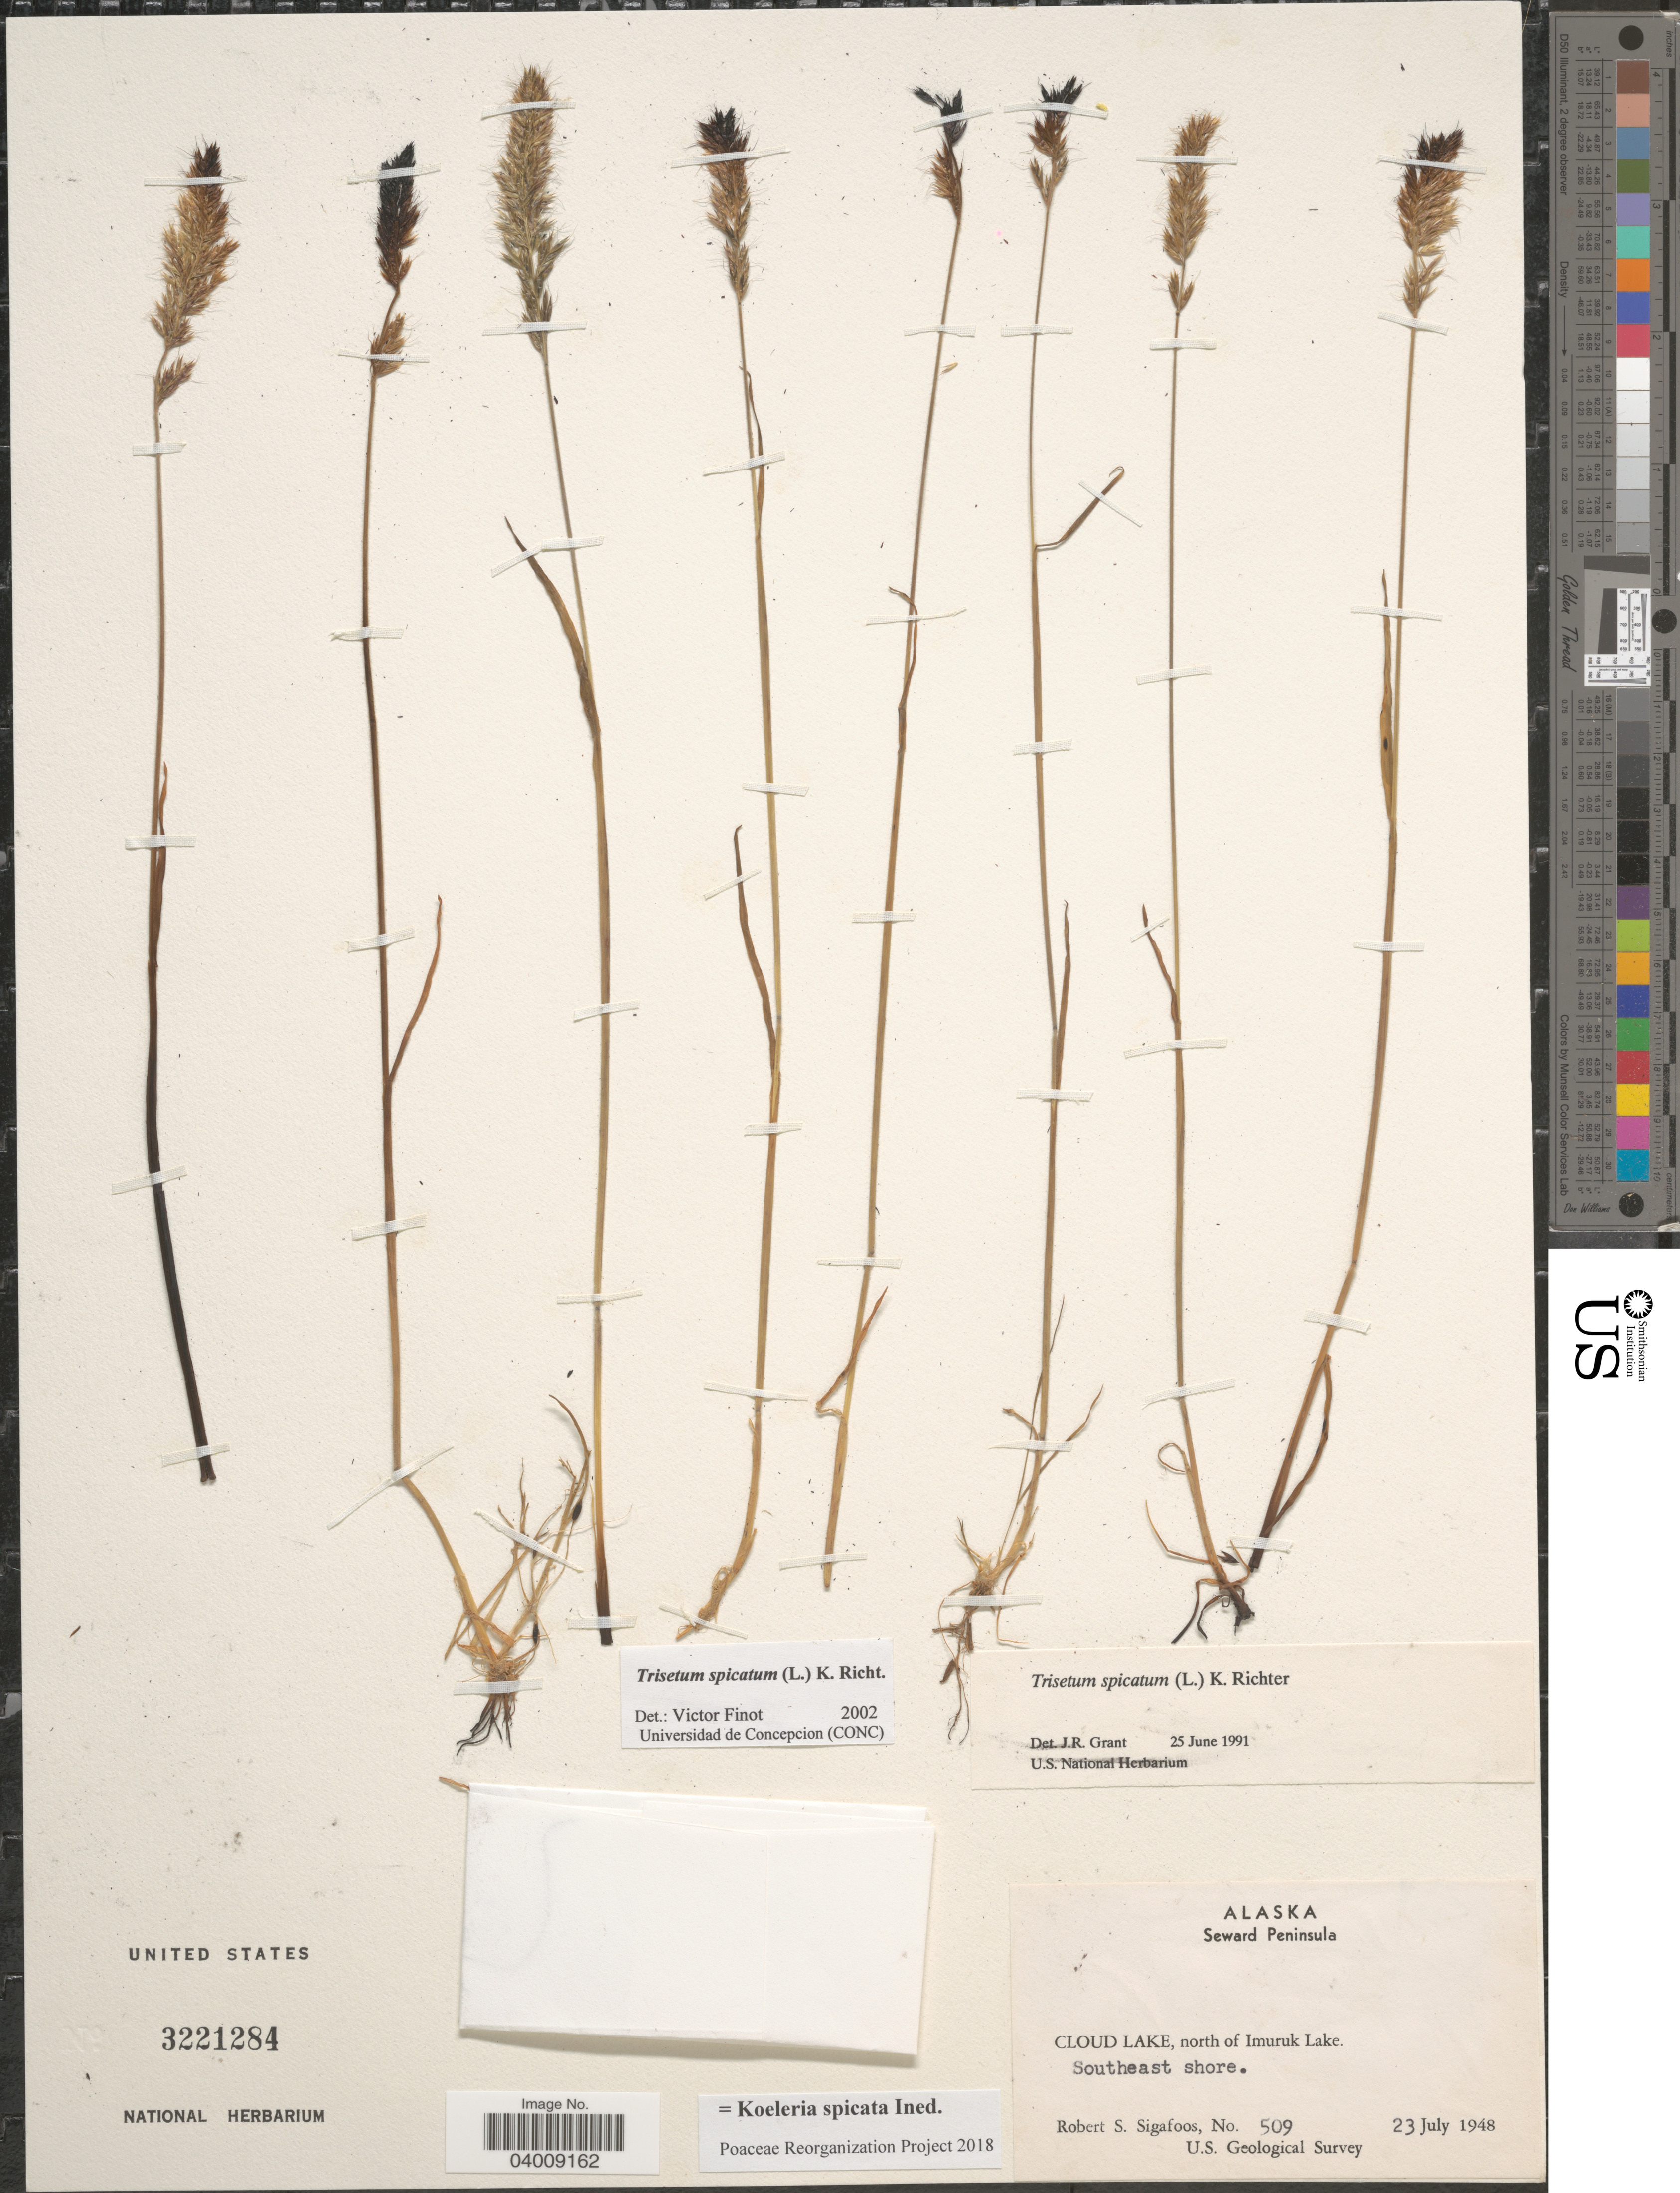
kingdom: Plantae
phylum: Tracheophyta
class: Liliopsida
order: Poales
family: Poaceae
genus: Koeleria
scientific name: Koeleria spicata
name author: (L.) Barberá et al.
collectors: R. Sigafoos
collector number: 509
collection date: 1948-07-23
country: United States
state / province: Alaska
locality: Seward Peninsula. Cloud Lake, north of Imuruk Lake. Southeast shore.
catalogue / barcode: US 3221284